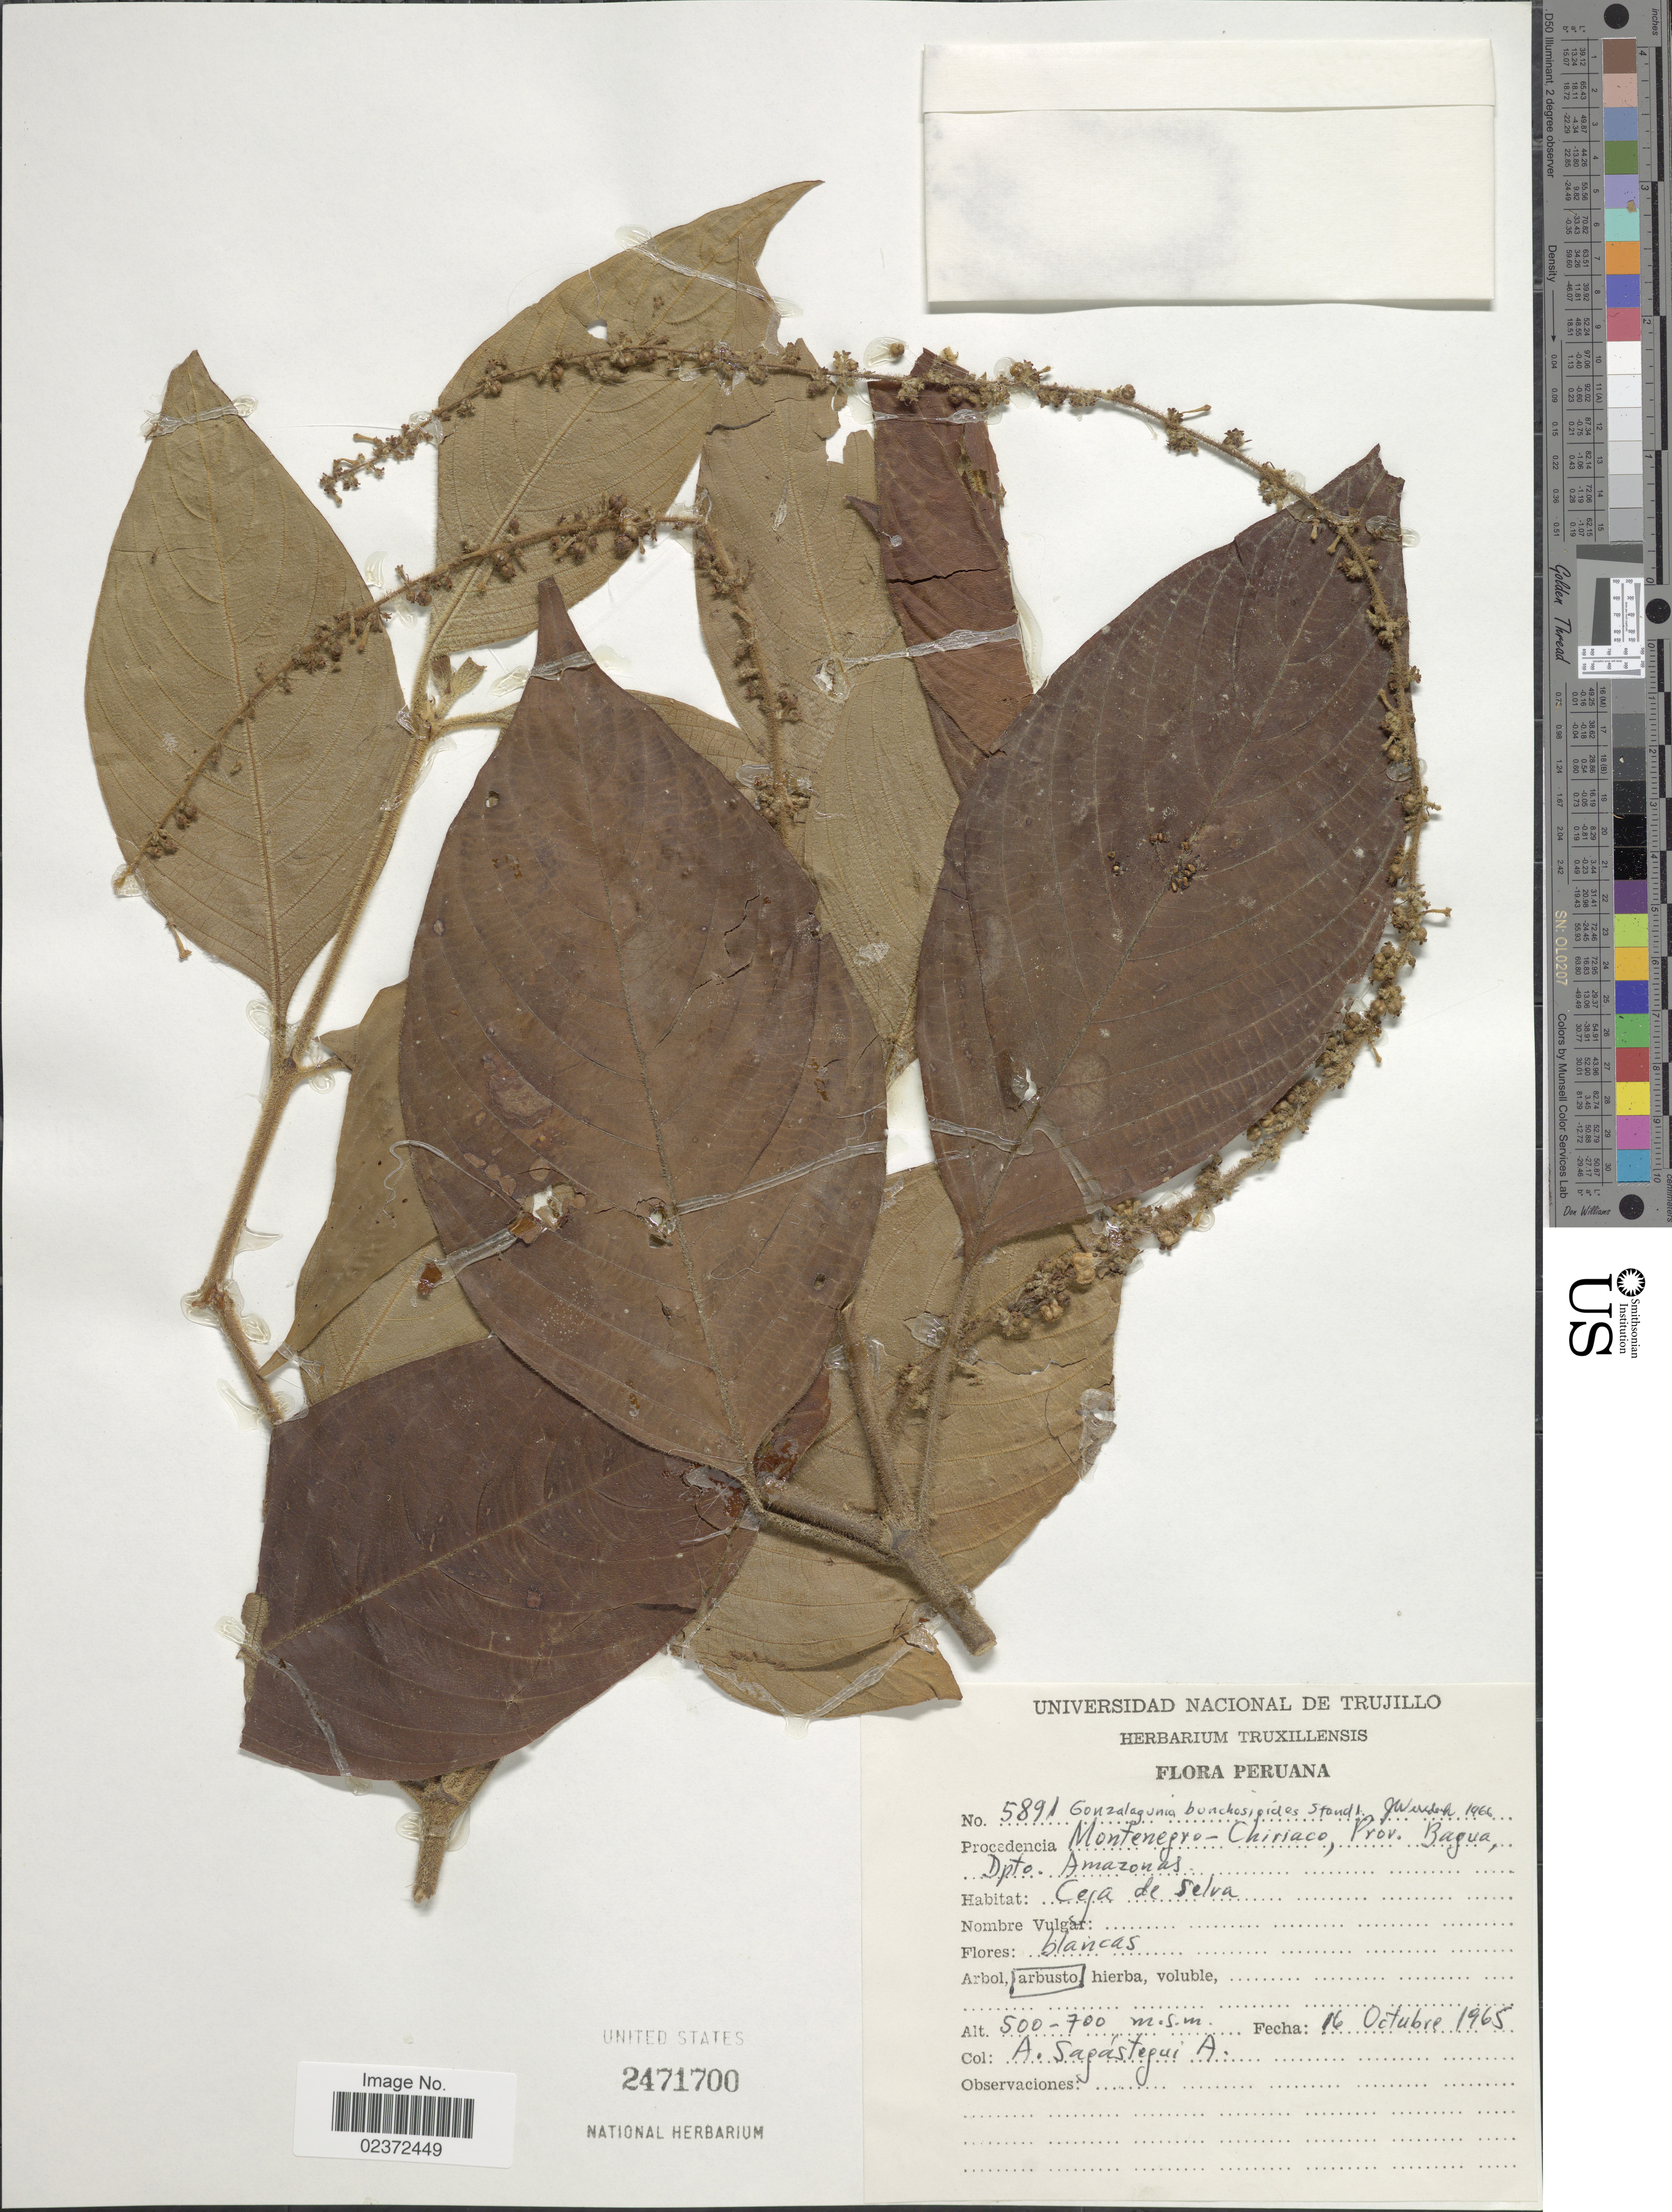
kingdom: Plantae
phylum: Tracheophyta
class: Magnoliopsida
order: Gentianales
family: Rubiaceae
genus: Gonzalagunia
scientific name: Gonzalagunia bunchosioides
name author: Standl.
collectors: A. Sagástegui A.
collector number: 5891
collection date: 1965-10-16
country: Peru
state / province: Amazonas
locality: Montenegro-Chiriaco, Prov. bagua, ceja de selva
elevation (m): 500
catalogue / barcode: US 2471700